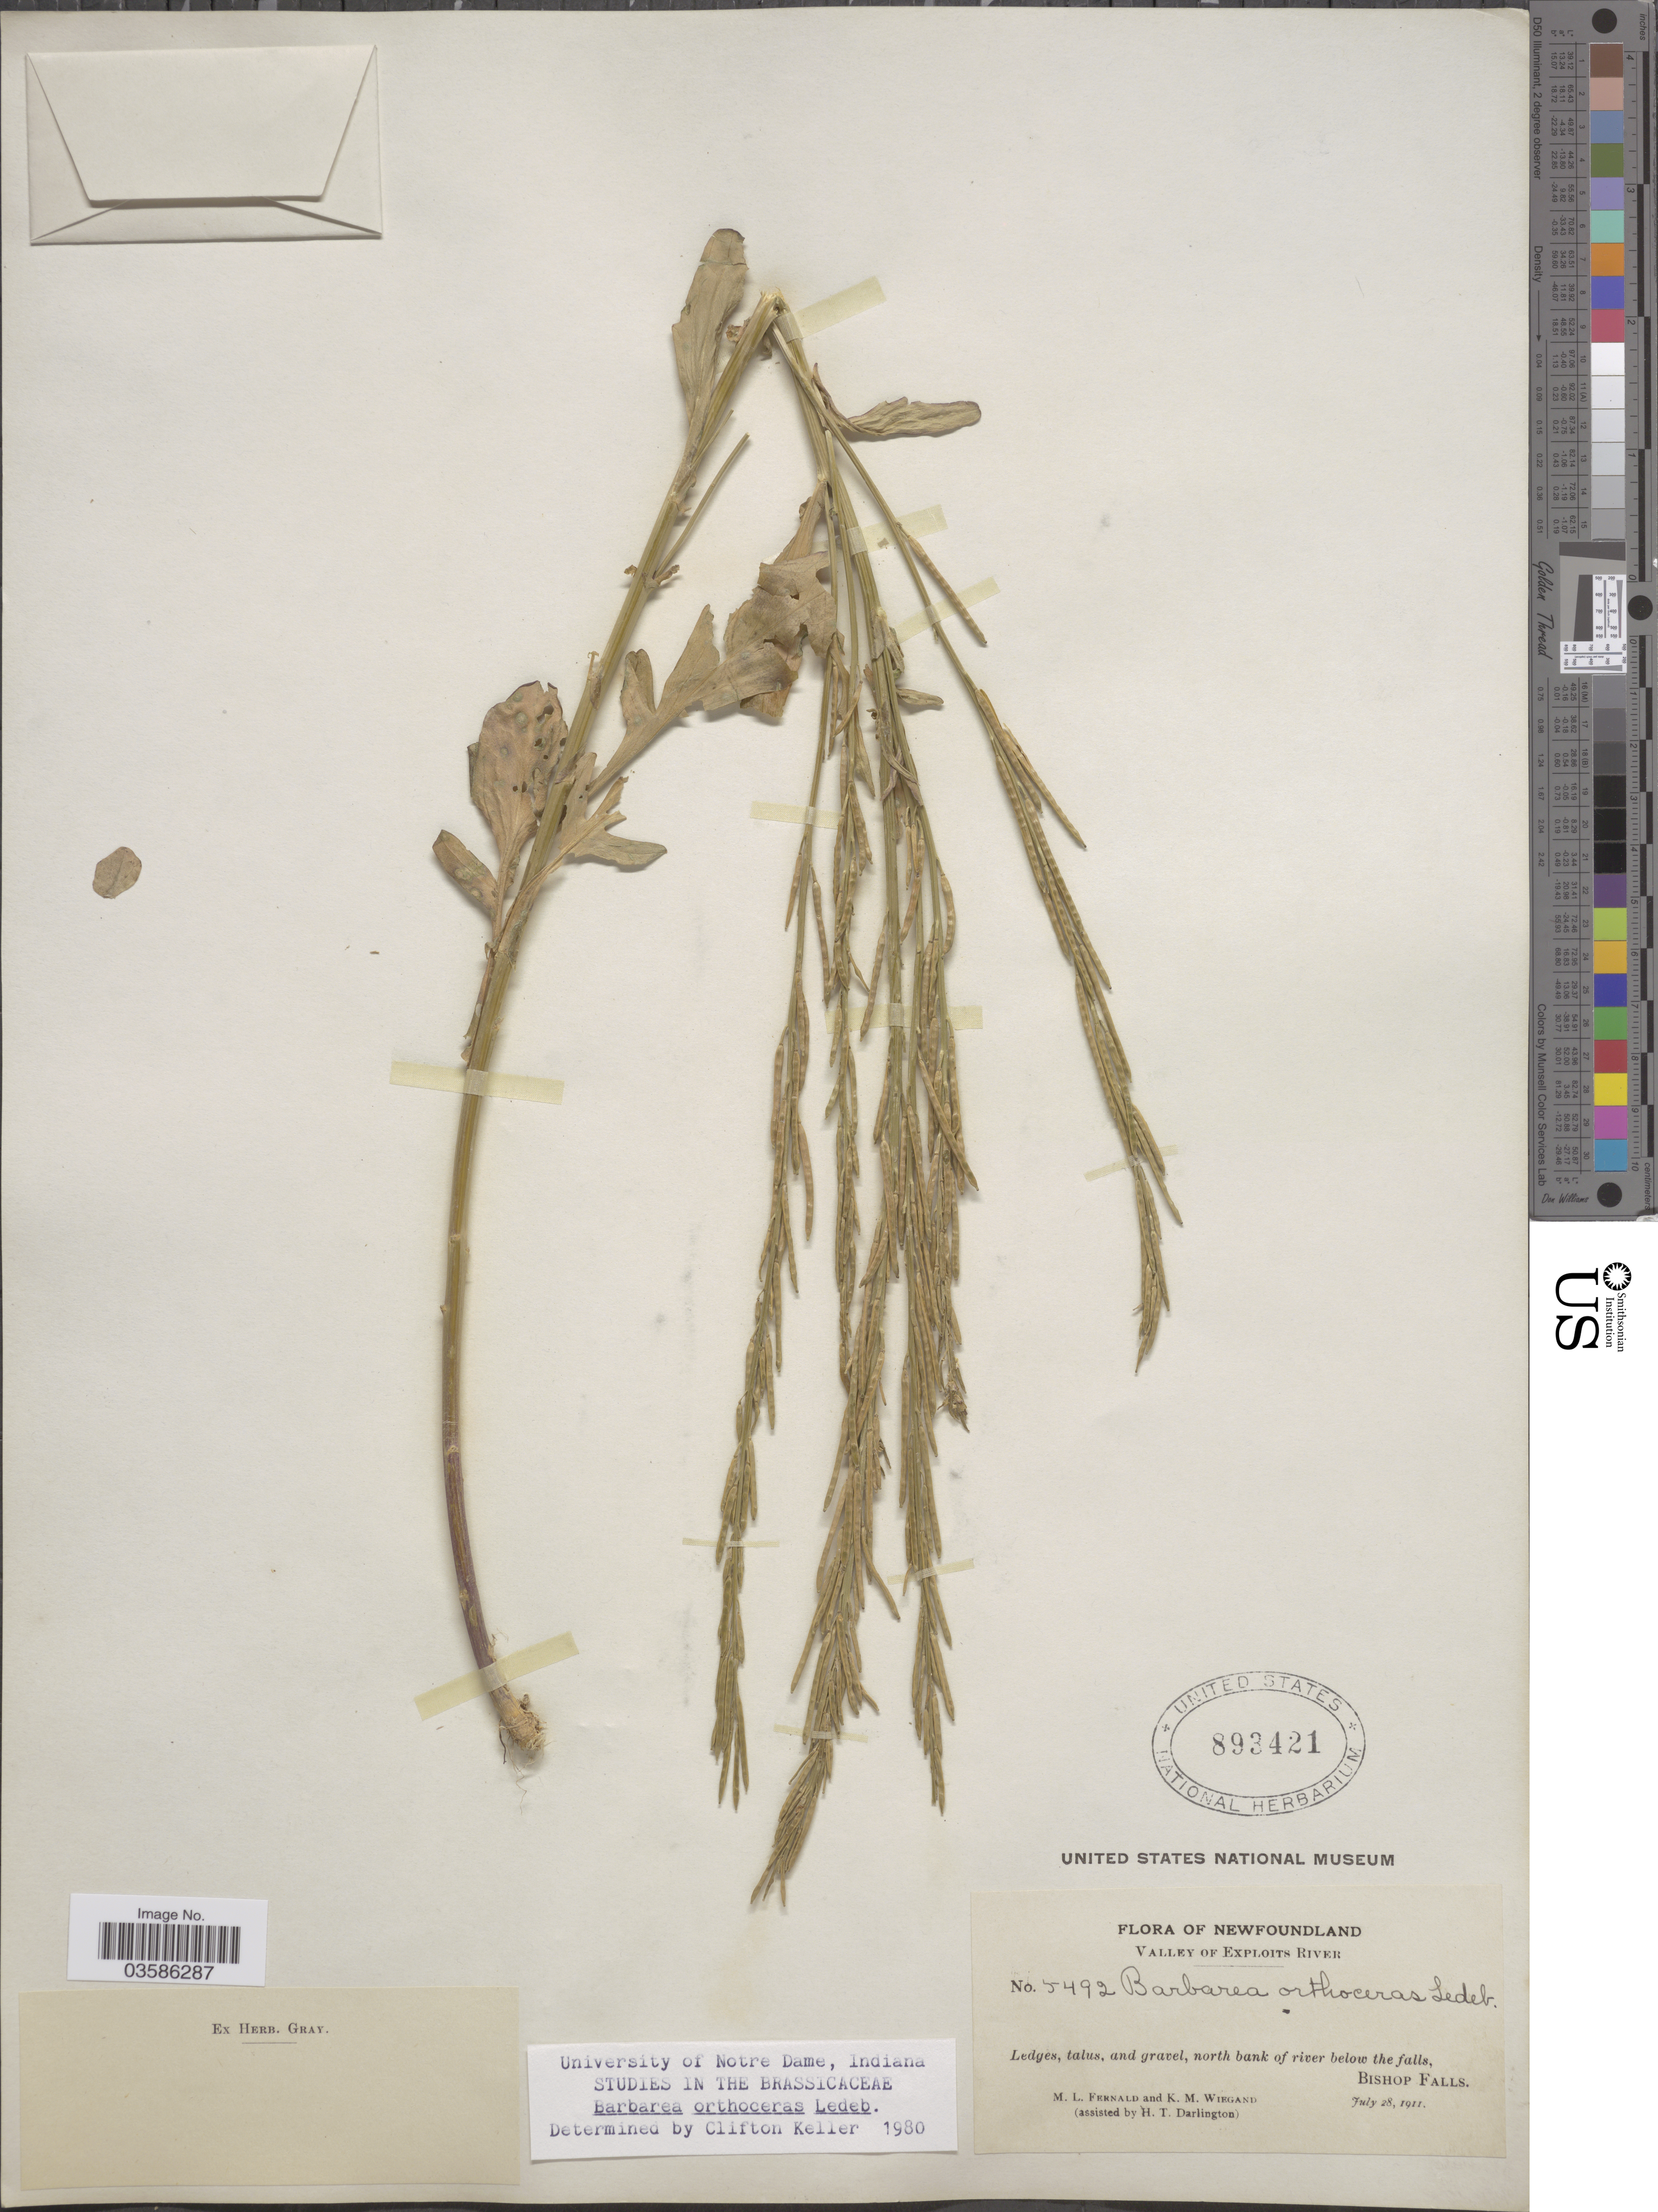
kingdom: Plantae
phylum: Tracheophyta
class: Magnoliopsida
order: Brassicales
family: Brassicaceae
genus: Barbarea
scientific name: Barbarea orthoceras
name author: Ledeb.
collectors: M. L. Fernald, K. M. Wiegand & H. Darlington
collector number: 5492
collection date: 1911-07-28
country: Canada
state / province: Newfoundland and Labrador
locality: Valley of Exploits River. North bank of river below the falls, Bishop Falls.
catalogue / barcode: US 893421